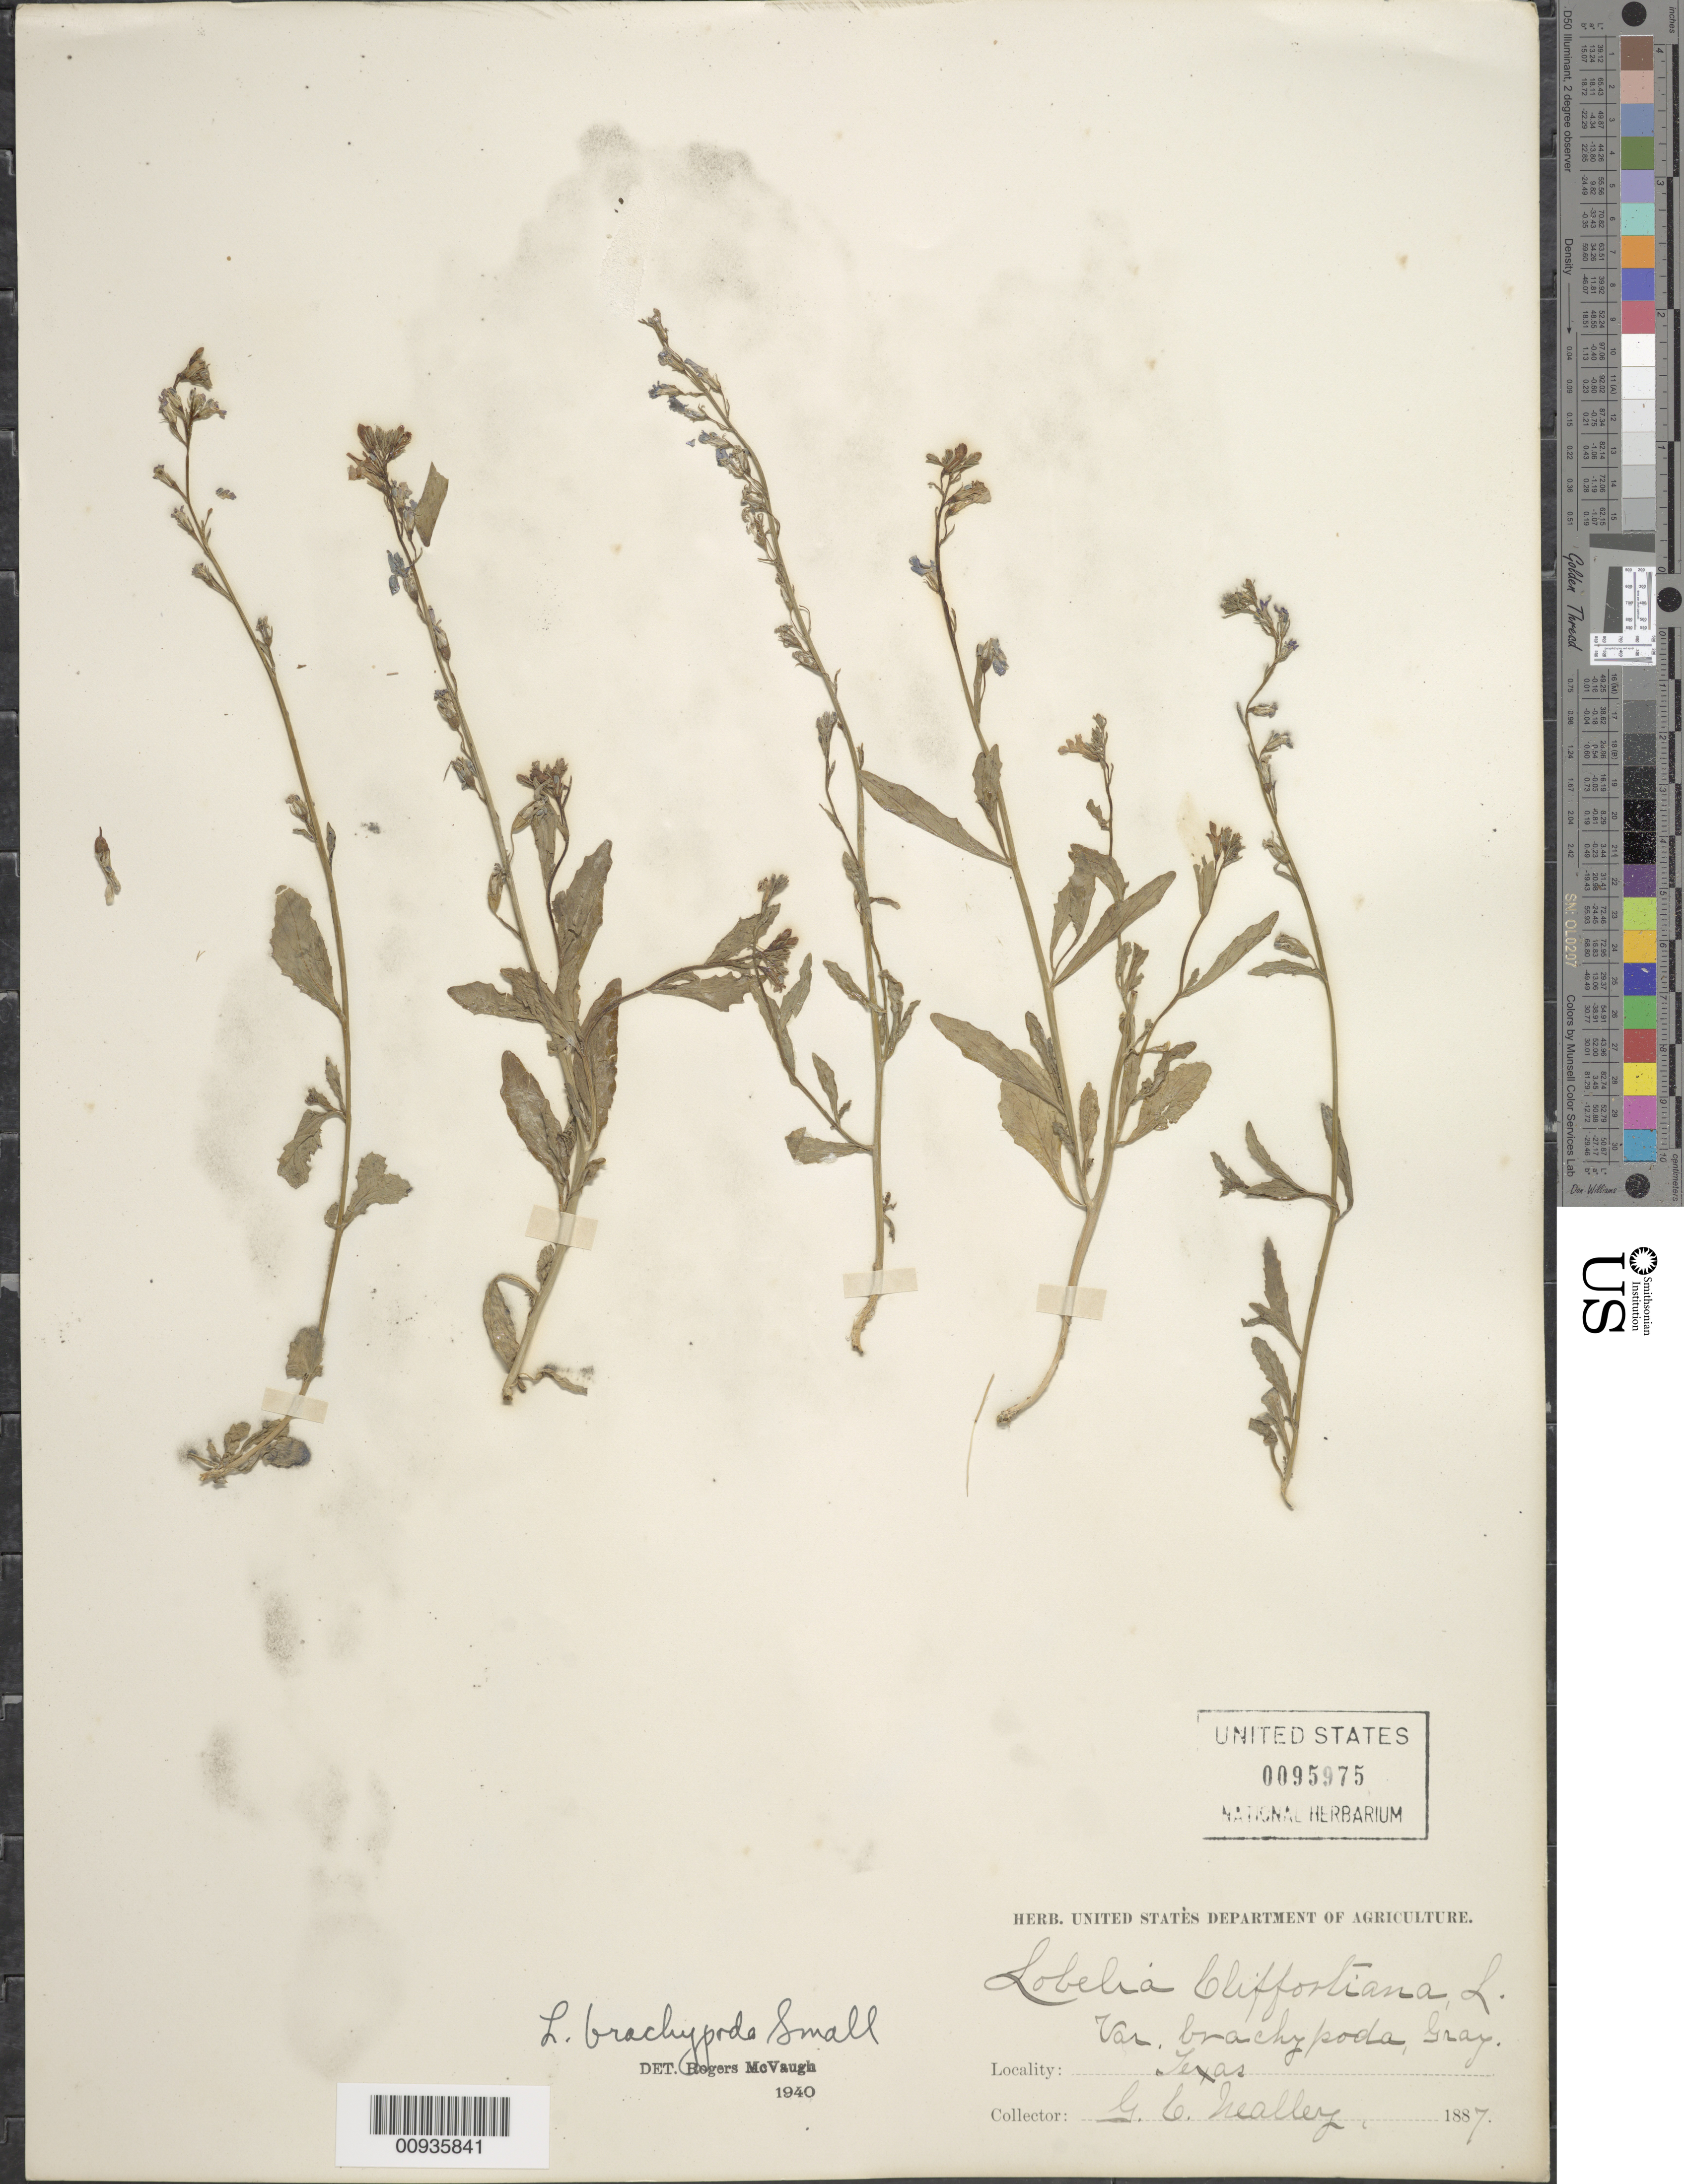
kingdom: Plantae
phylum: Tracheophyta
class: Magnoliopsida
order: Asterales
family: Campanulaceae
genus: Lobelia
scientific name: Lobelia brachypoda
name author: (A. Gray) Small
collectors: G. C. Nealley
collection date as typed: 1887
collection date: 1887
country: United States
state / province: Texas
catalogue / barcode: US 95975